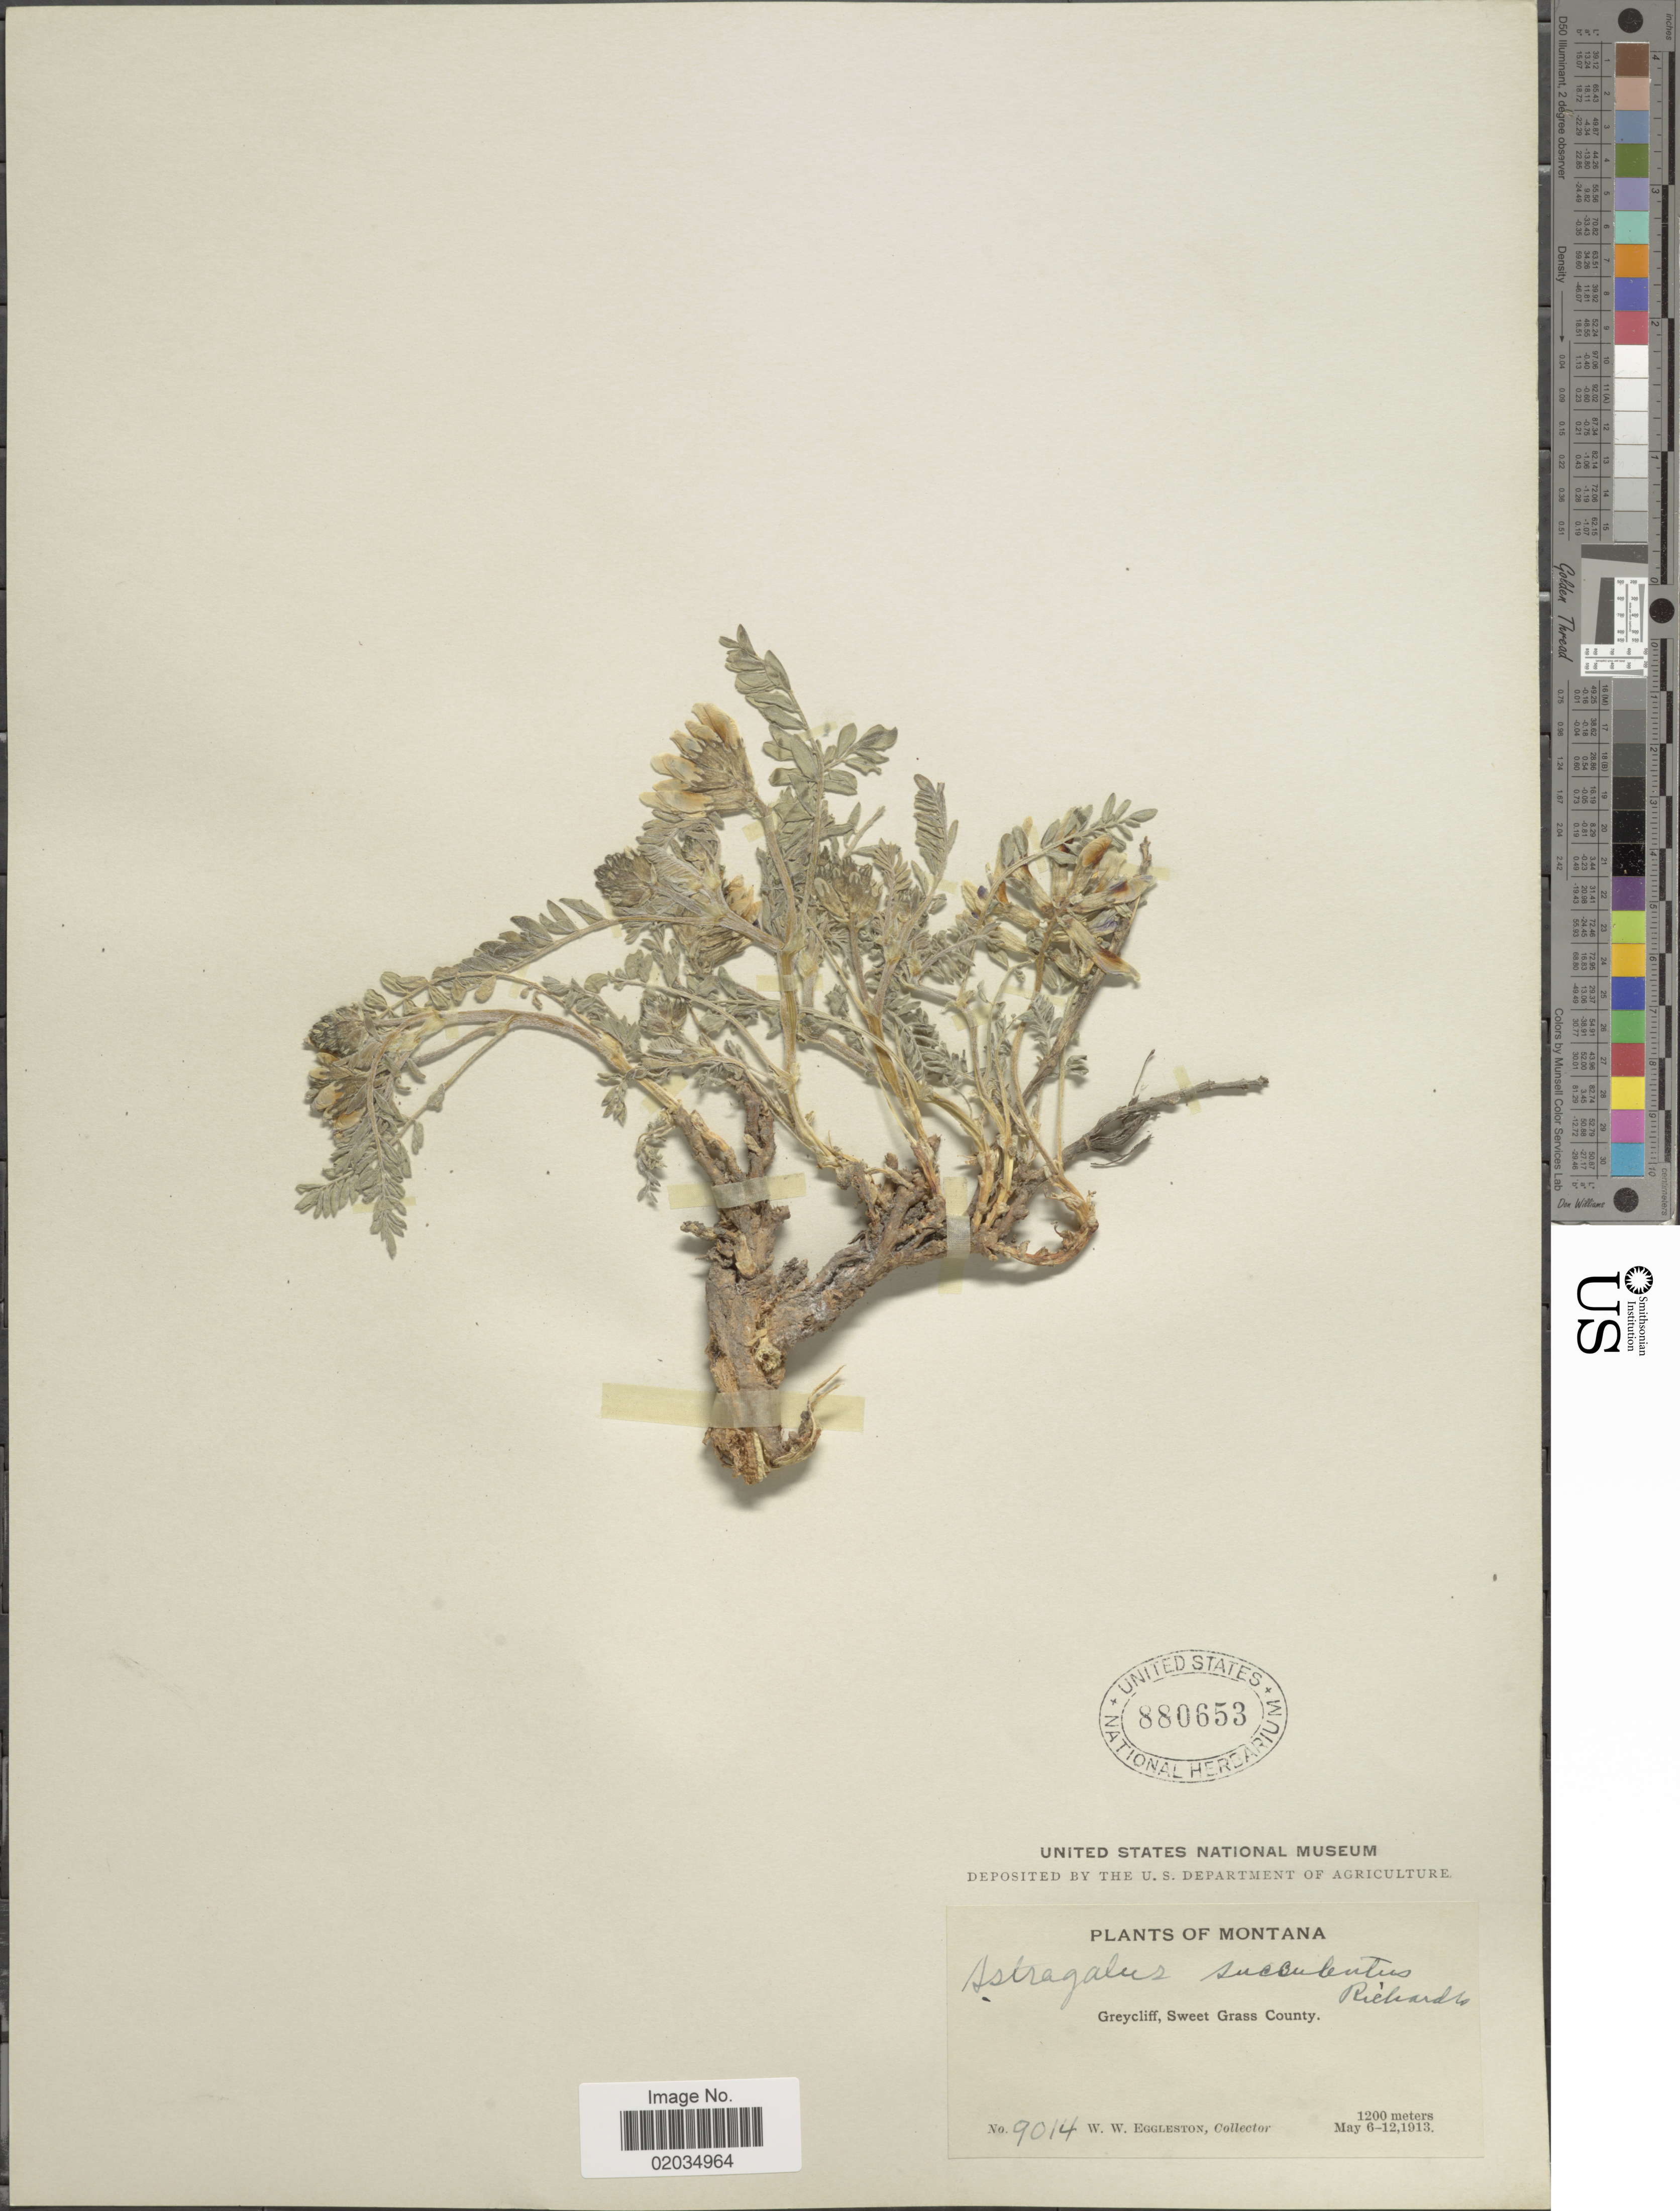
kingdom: Plantae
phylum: Tracheophyta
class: Magnoliopsida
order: Fabales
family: Fabaceae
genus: Astragalus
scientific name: Astragalus succulentus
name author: Richardson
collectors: W. W. Eggleston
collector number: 9014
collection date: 1913-05-06/1913-05-12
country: United States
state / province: Montana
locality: Greycliff, Sweet Grass County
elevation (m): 1200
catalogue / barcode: US 880653